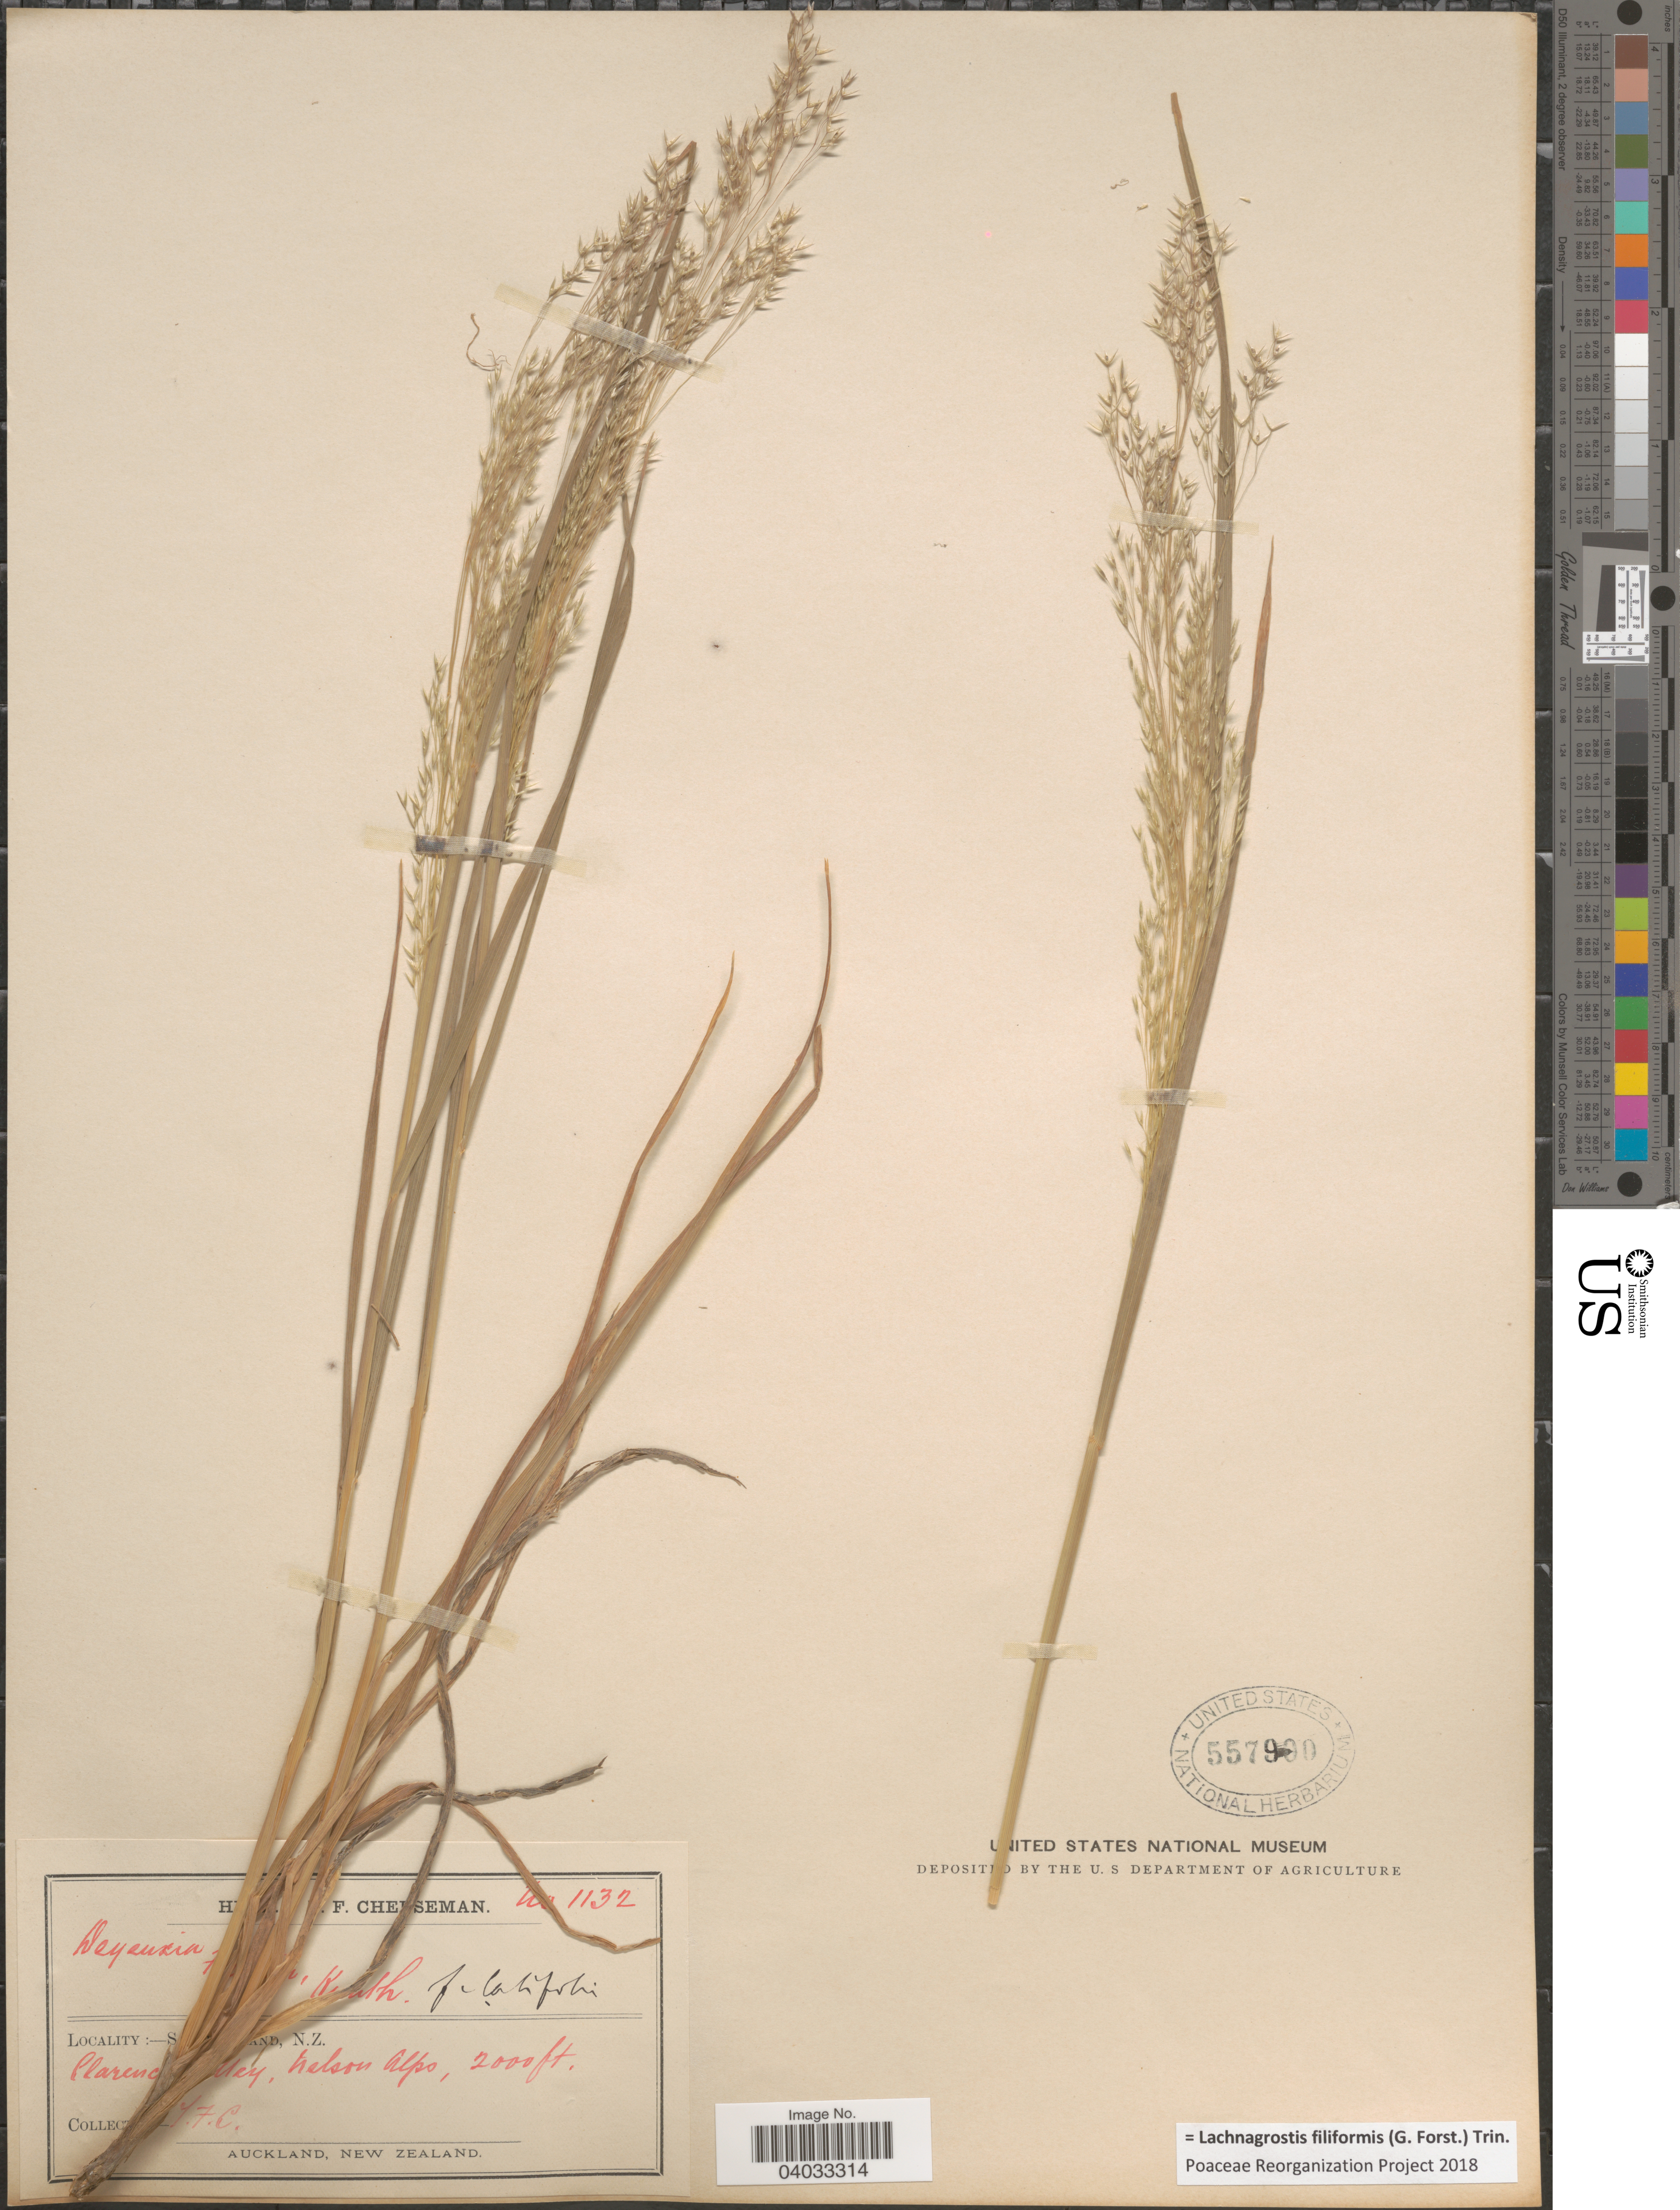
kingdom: Plantae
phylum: Tracheophyta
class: Liliopsida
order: Poales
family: Poaceae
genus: Lachnagrostis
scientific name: Lachnagrostis filiformis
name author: (J.R. Forst.) Trin.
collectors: T. F. Cheeseman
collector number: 1132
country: New Zealand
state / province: Auckland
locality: S [illegible text] nd, N.Z. Clarenc [illegible text] ley, Nelson Alps.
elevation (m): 610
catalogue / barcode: US 557900